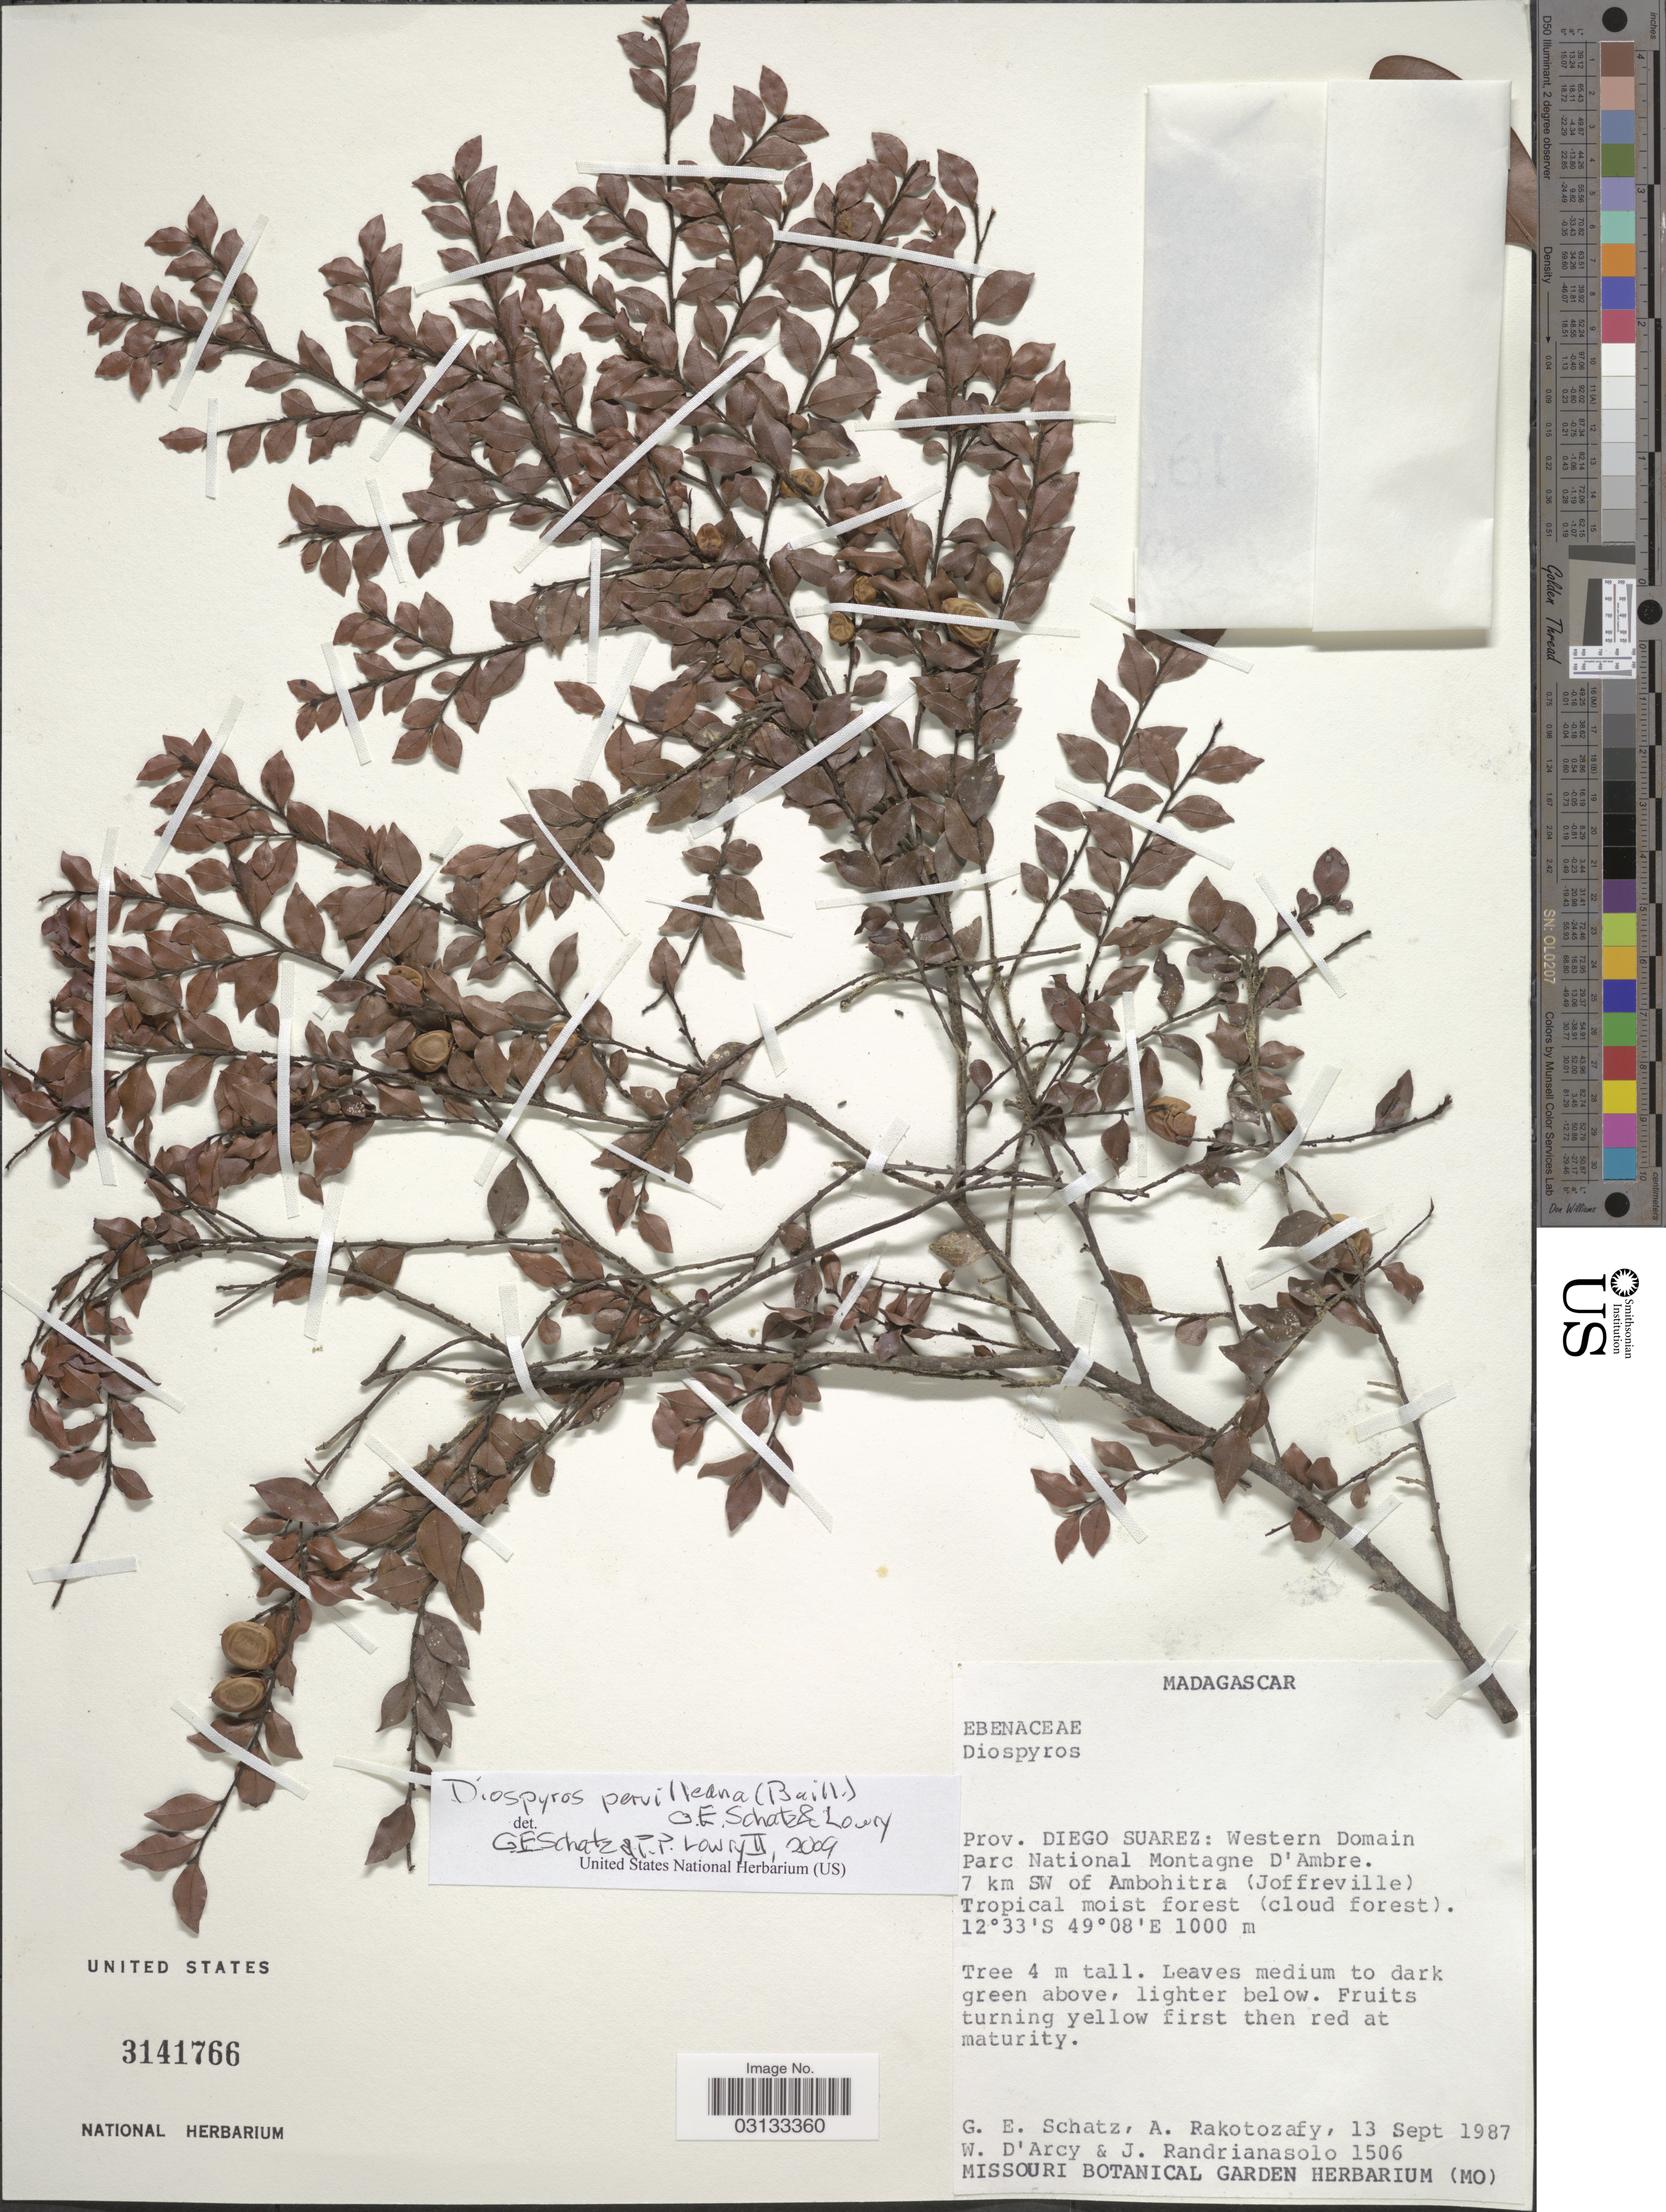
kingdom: Plantae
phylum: Tracheophyta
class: Magnoliopsida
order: Ericales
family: Ebenaceae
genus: Diospyros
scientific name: Diospyros pervilleana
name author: (Baill.) G.E. Schatz & Lowry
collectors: G. Schatz, A. Rakotozafy, W. G. D'Arcy & J. Randrianasolo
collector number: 1506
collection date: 1987-09-13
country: Madagascar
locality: Prov. Diego Suarez: Western Domain Parc National Montagne D'Ambre. 7 km SW of Ambohitra (Joffreville).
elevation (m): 1000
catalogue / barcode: US 3141766